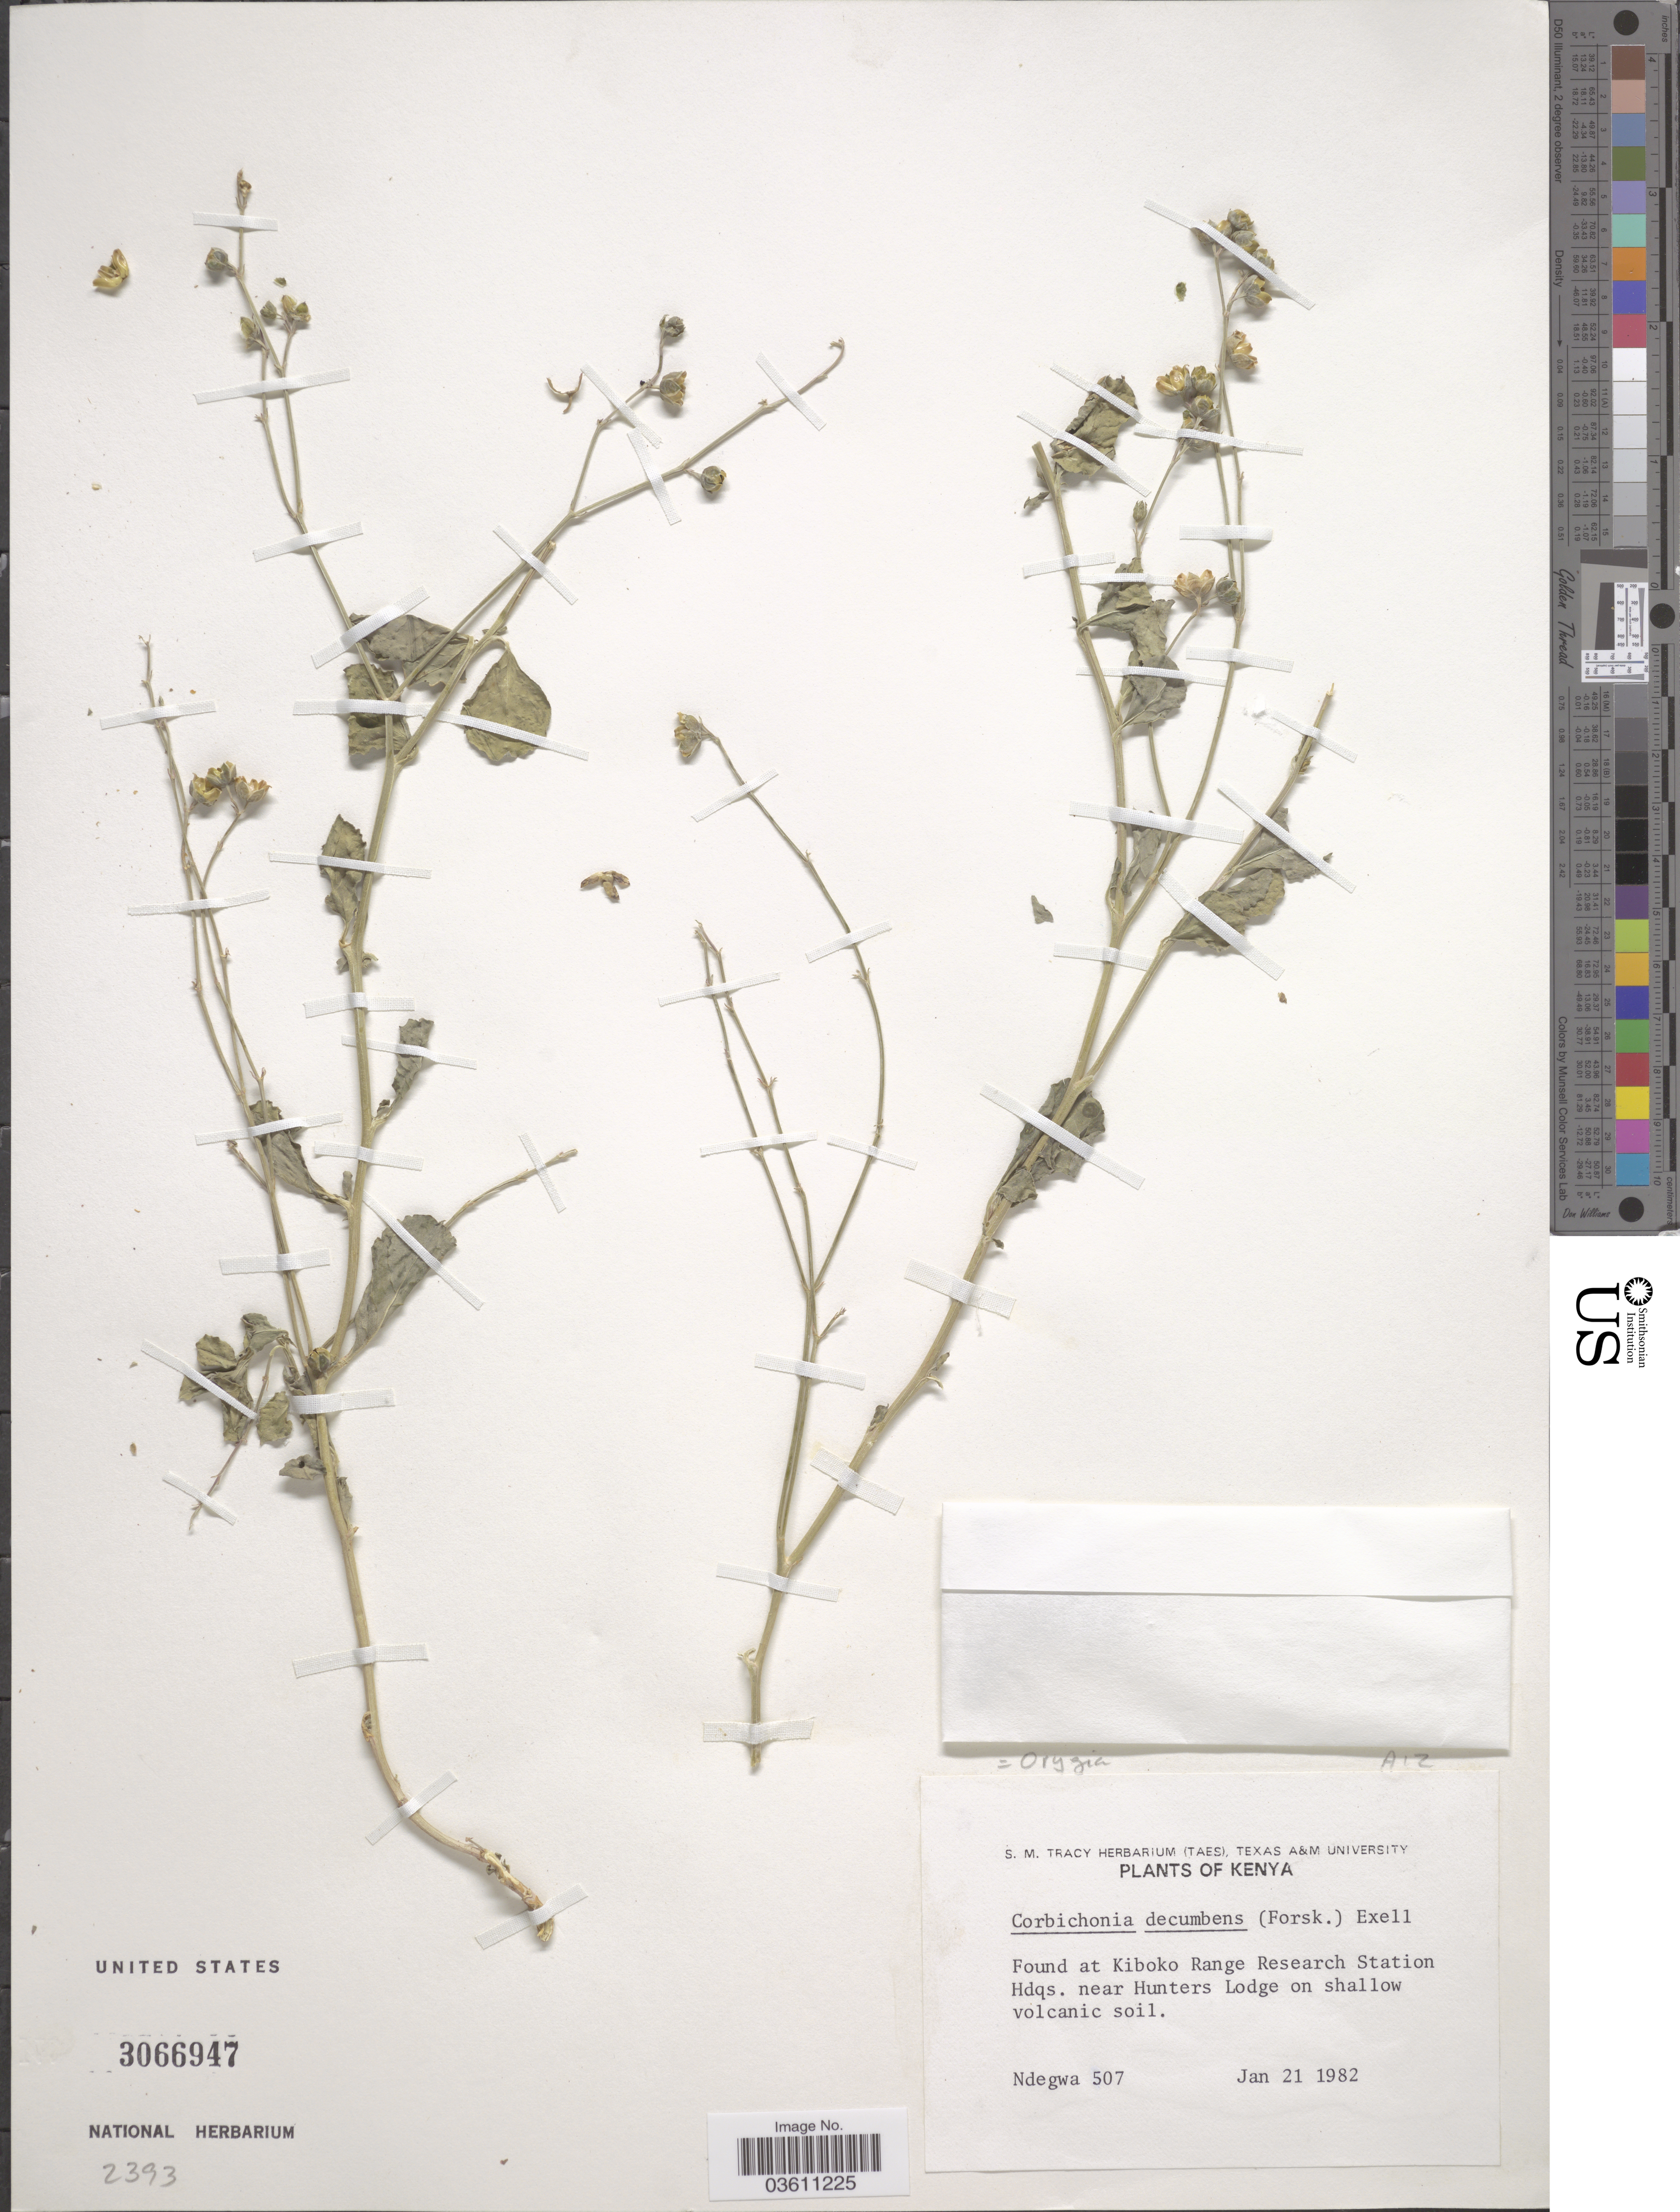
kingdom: Plantae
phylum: Tracheophyta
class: Magnoliopsida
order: Caryophyllales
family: Corbichoniaceae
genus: Corbichonia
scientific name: Corbichonia decumbens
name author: (Forssk.) Exell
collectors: -. Ndegwa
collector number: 507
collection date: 1982-01-21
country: Kenya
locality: At Kiboko Range Research Station Hdqs. near Hunters Lodge.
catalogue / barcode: US 3066947